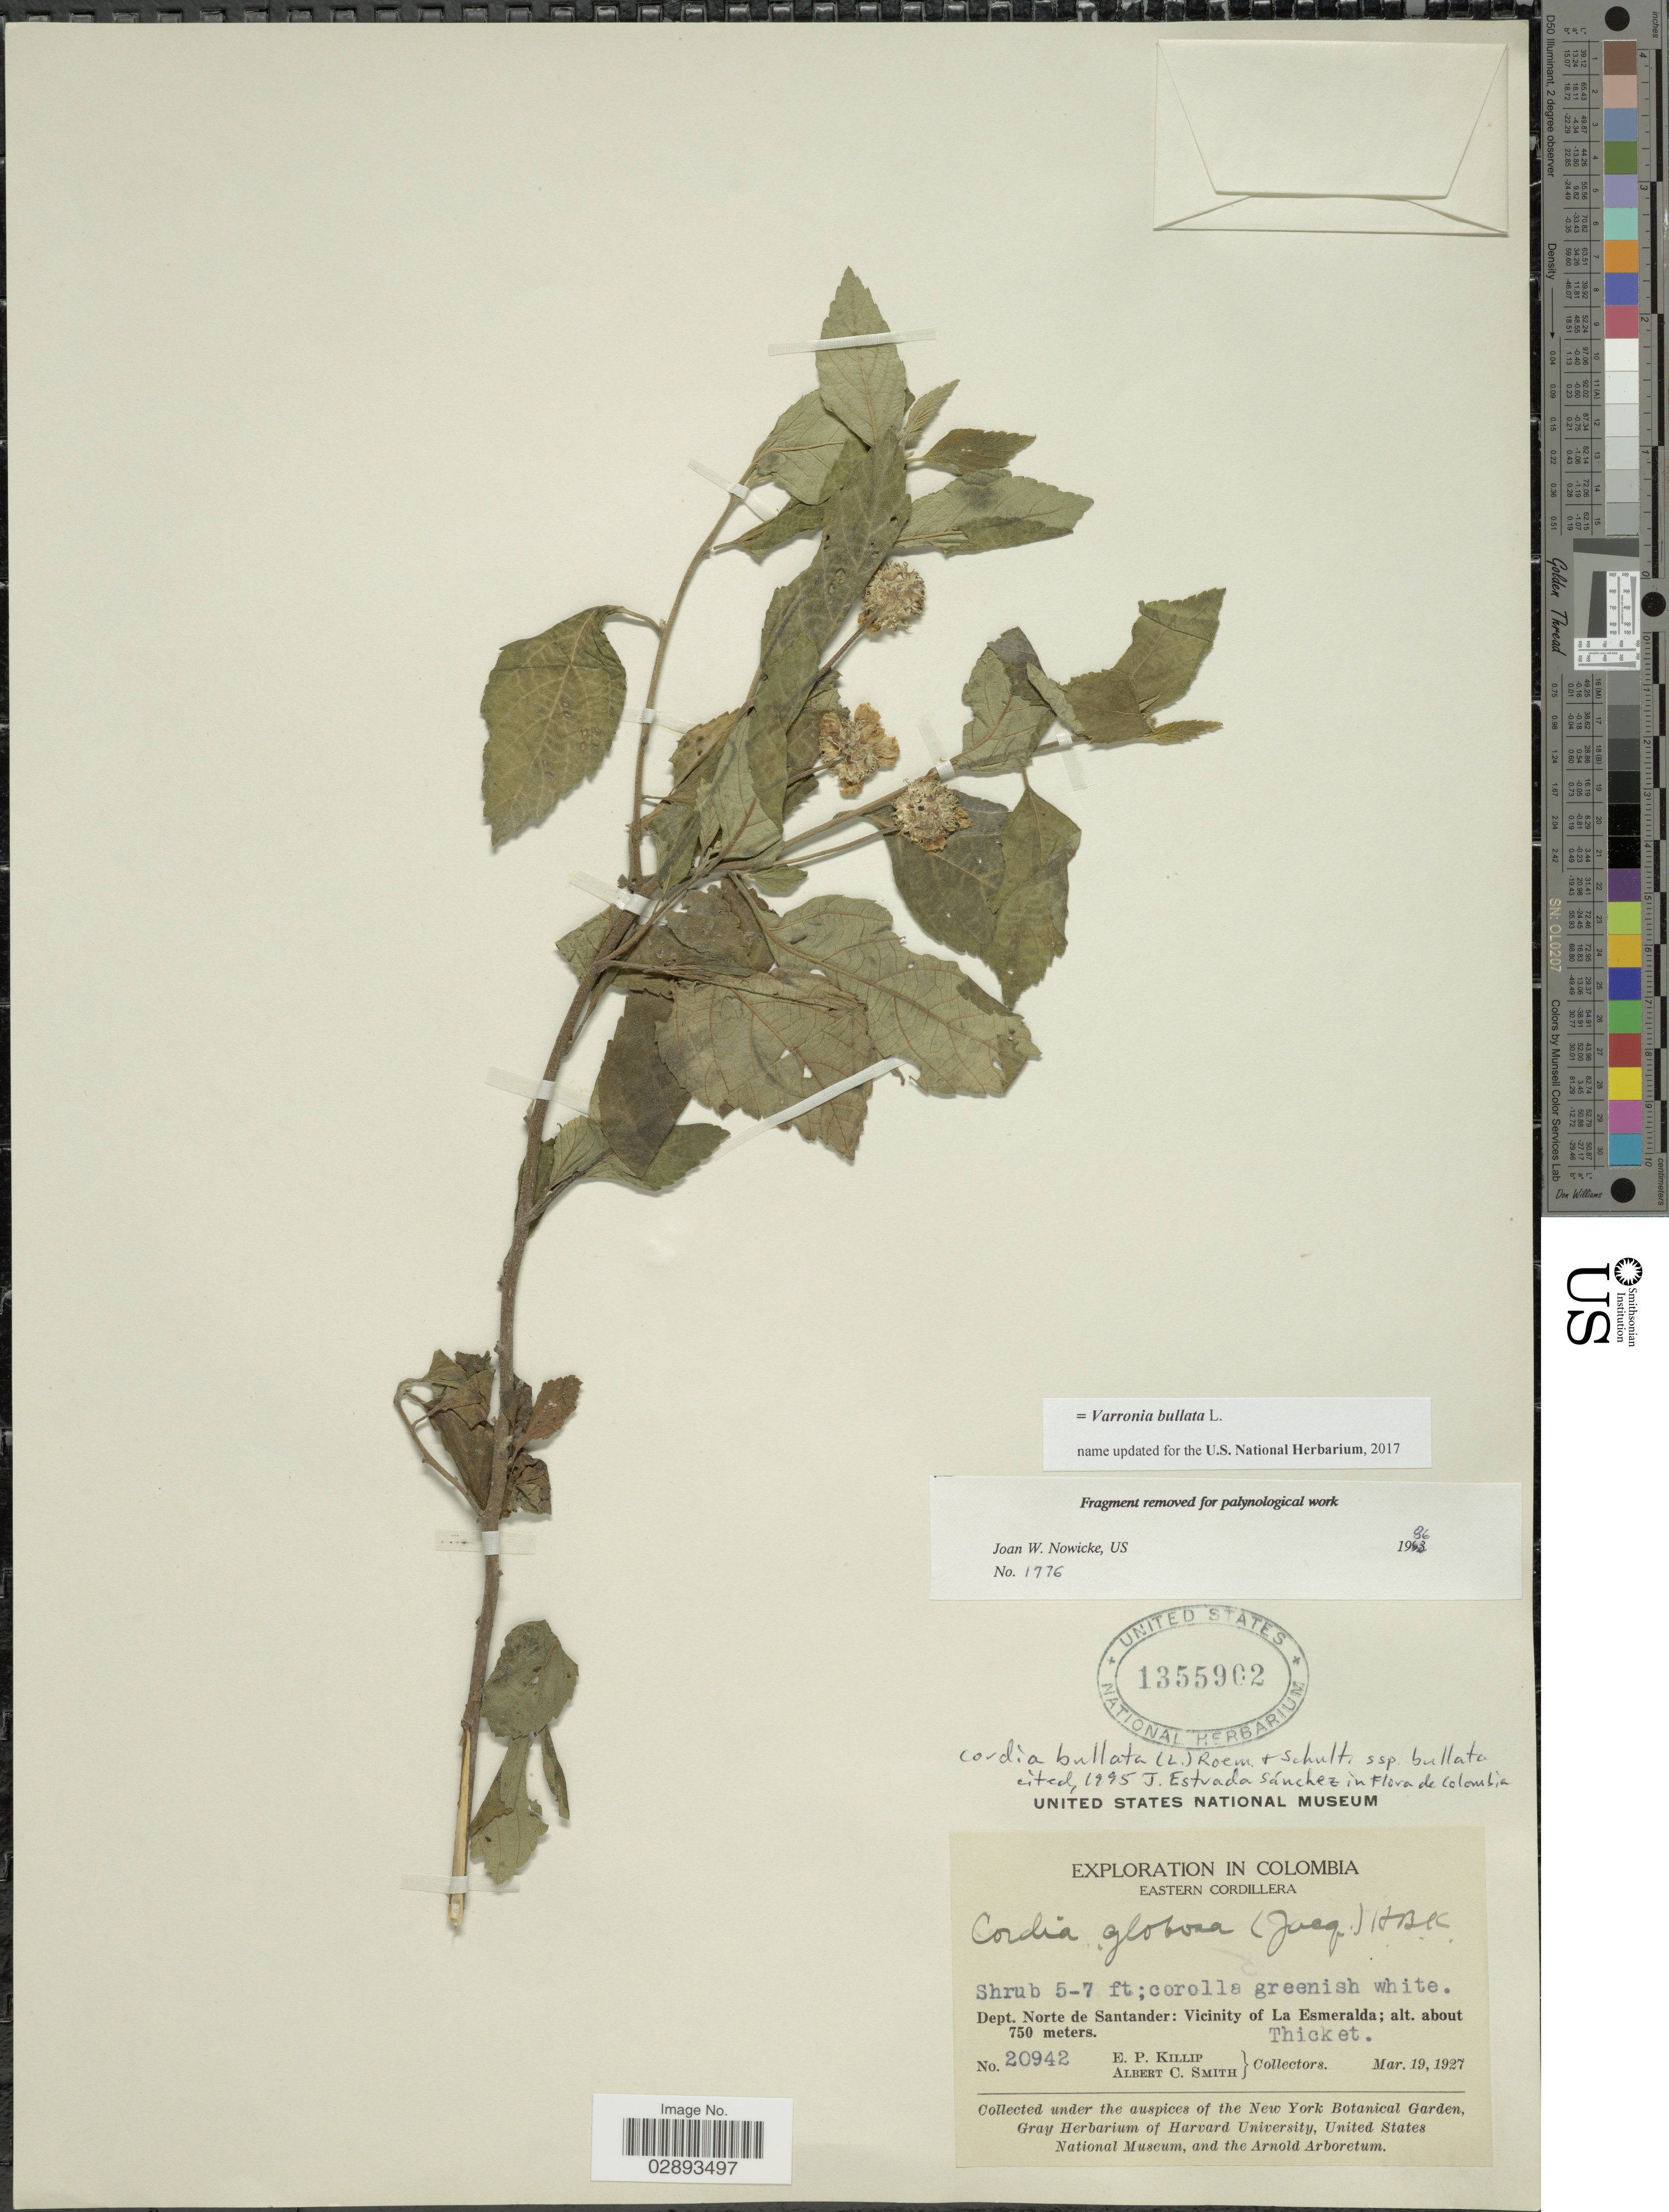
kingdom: Plantae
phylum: Tracheophyta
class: Magnoliopsida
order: Boraginales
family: Cordiaceae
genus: Varronia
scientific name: Varronia bullata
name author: L.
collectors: E. P. Killip & A. C. Smith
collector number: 20942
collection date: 1927-03-19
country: Colombia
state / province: Norte de Santander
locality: Eastern Cordillera, Dept. Norte de Santander: Vicinity of La Esmeralda.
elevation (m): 750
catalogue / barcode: US 1355902